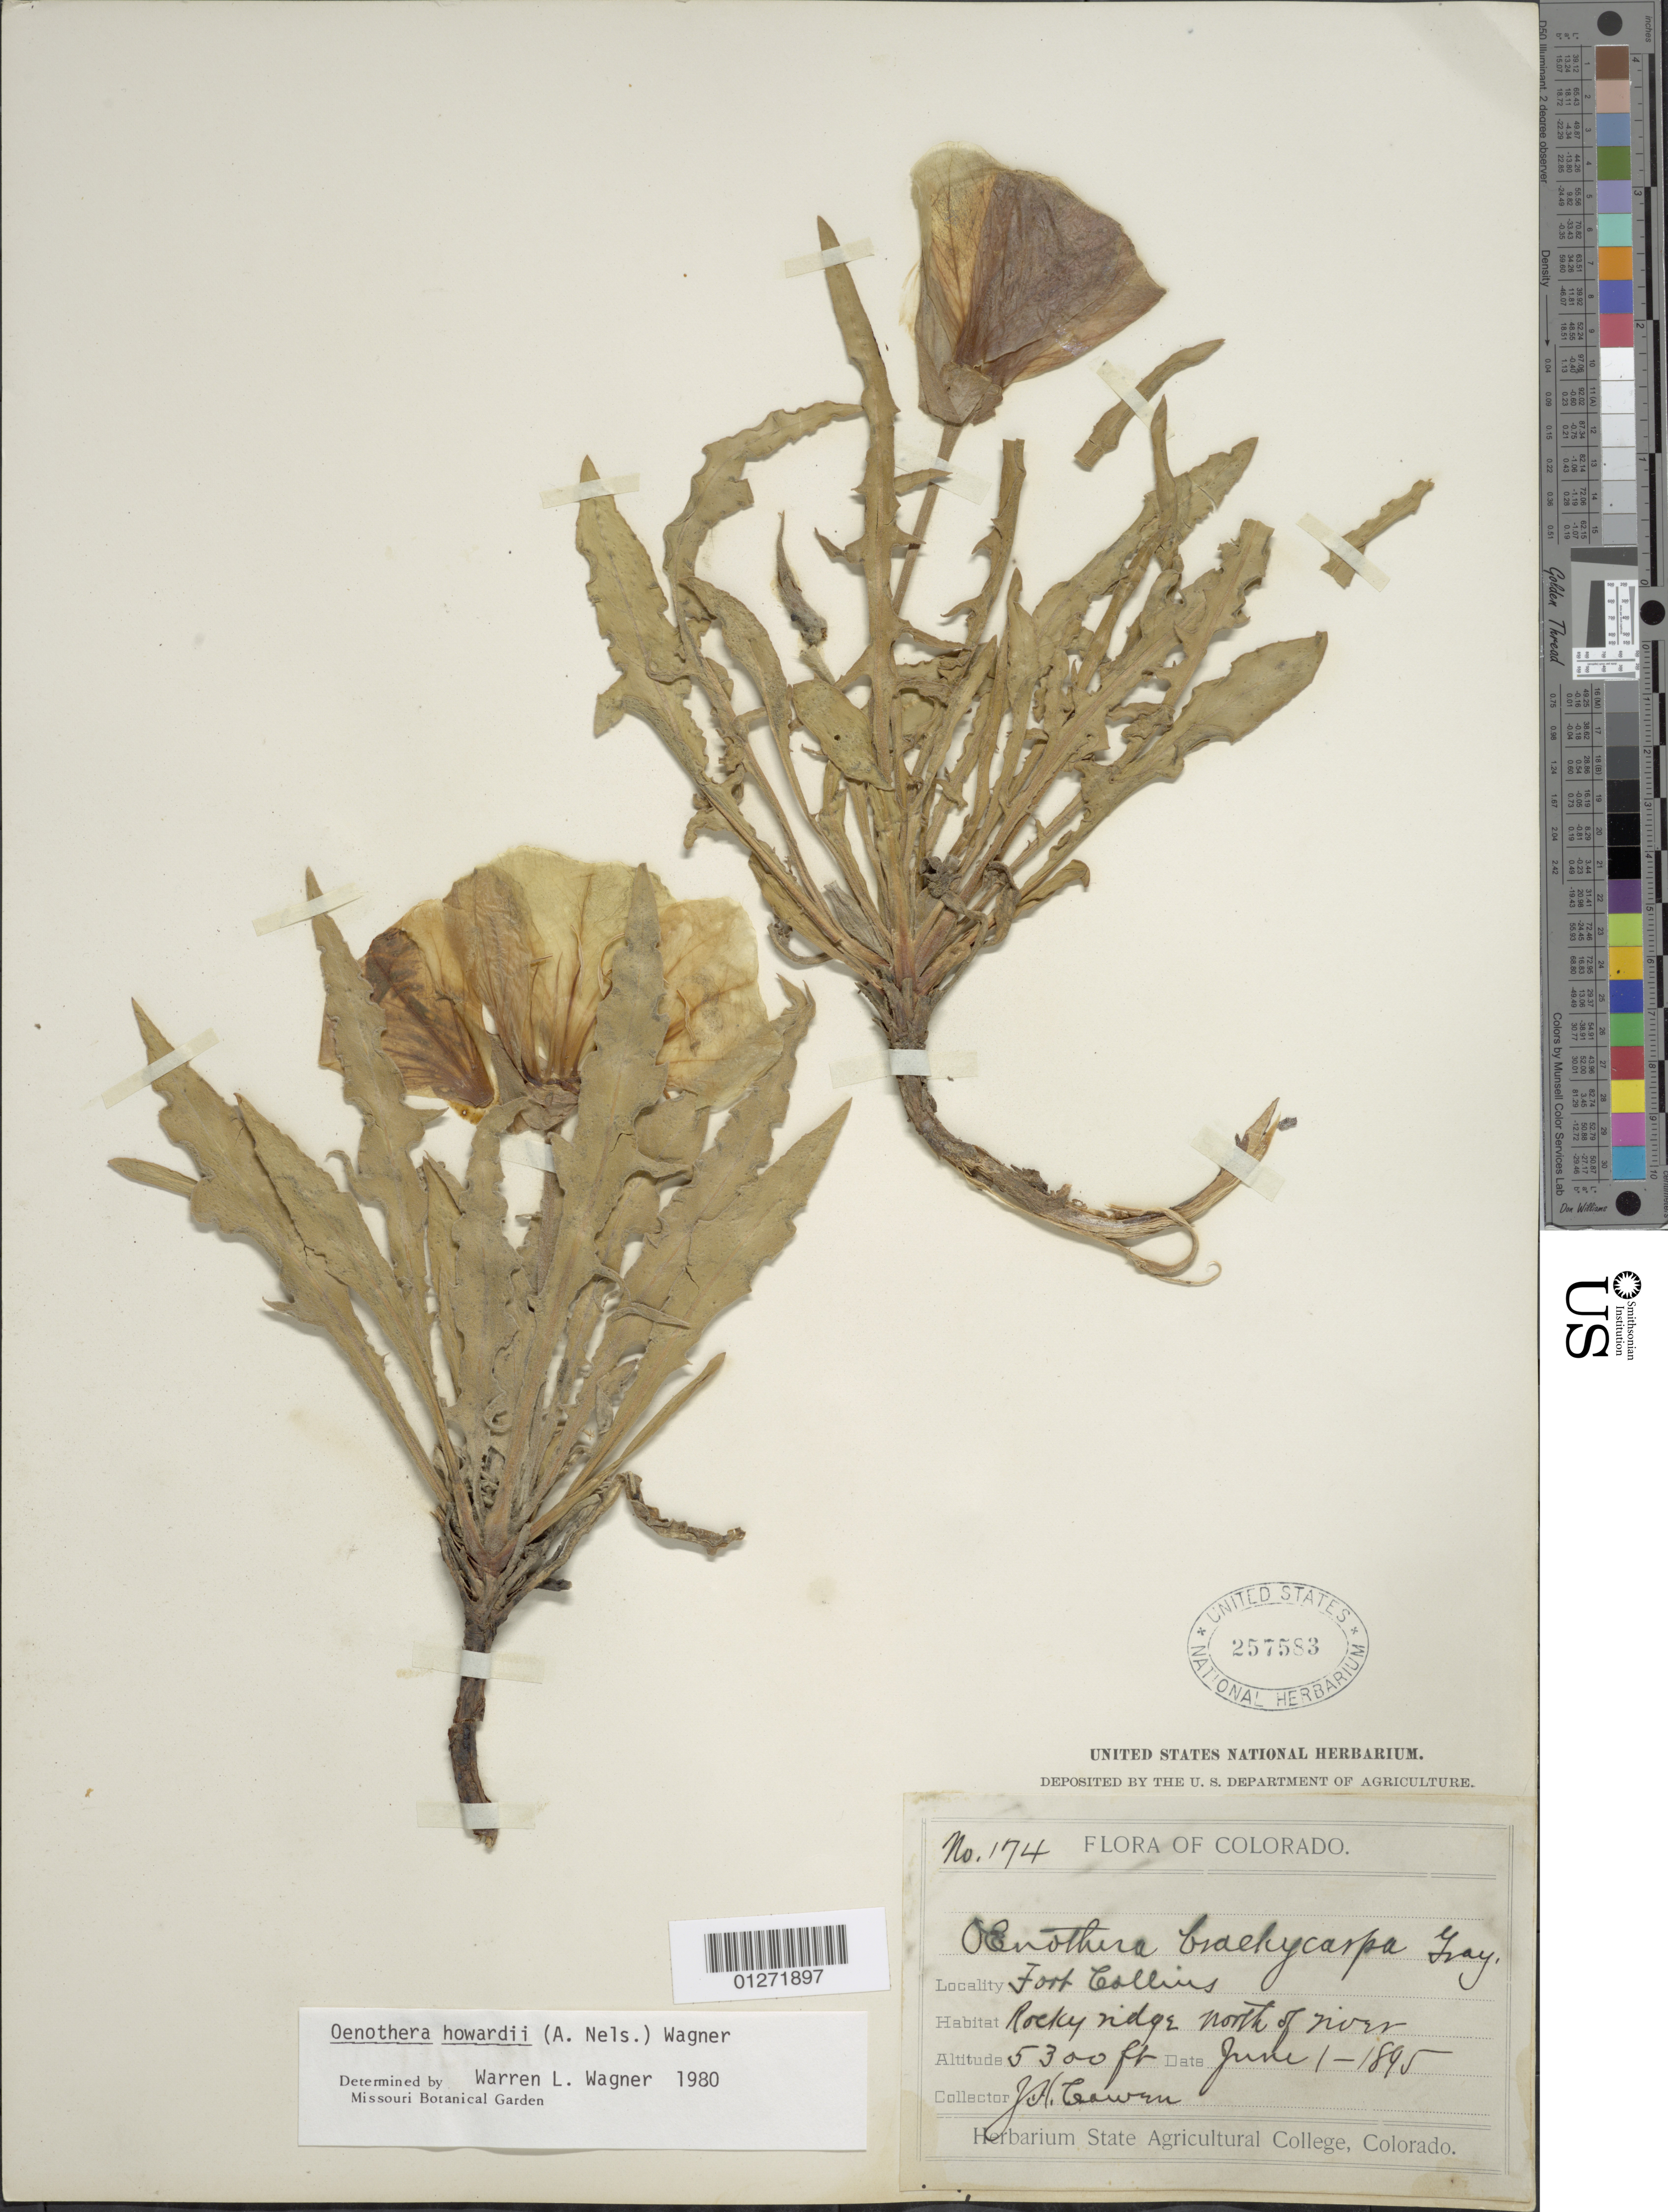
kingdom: Plantae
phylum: Tracheophyta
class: Magnoliopsida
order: Myrtales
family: Onagraceae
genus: Oenothera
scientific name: Oenothera howardii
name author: (A. Nelson) M.E. Jones ex Prain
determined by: Wagner, W. L., (BOT), Smithsonian Institution - National Museum of Natural History (UNITED STATES)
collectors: J. H. Cowan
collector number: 174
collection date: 1895-06-01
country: United States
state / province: Colorado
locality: Fort Collins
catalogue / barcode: US 257583